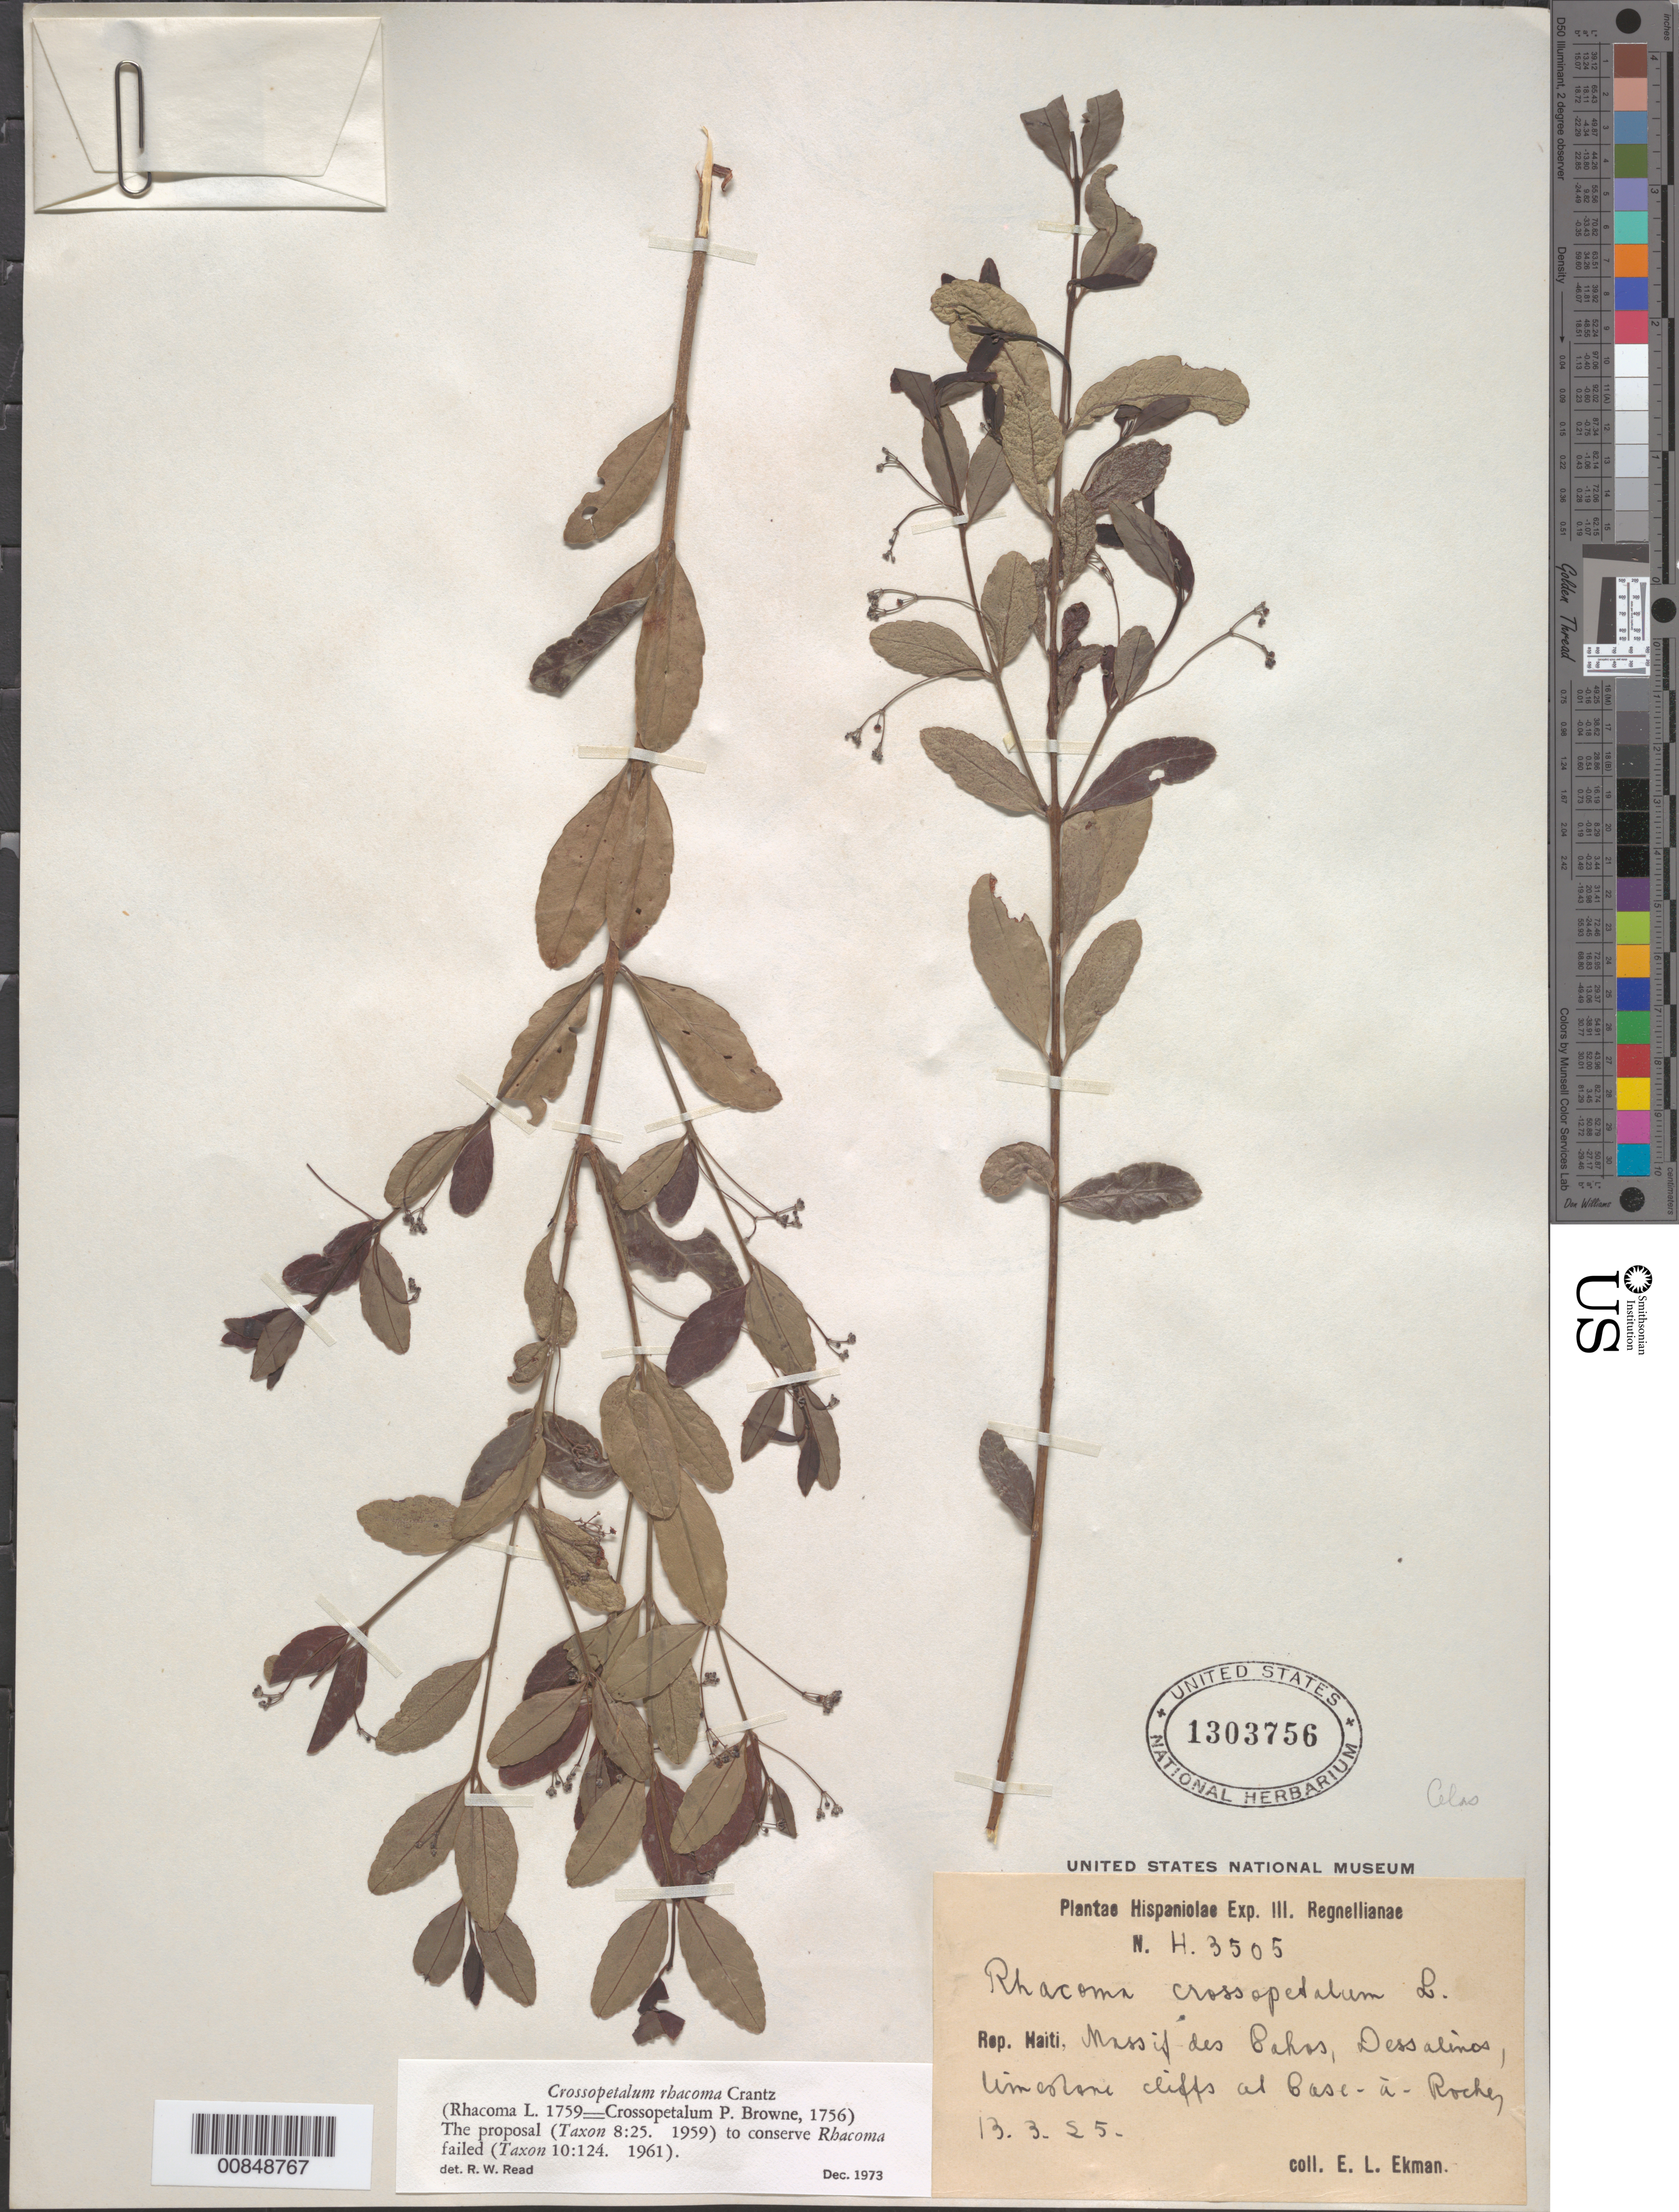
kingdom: Plantae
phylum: Tracheophyta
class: Magnoliopsida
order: Celastrales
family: Celastraceae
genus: Crossopetalum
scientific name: Crossopetalum rhacoma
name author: Crantz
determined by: Read, Robert W., (US), NMNH (UNITED STATES)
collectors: E. L. Ekman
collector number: H 3505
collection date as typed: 13 Mar 1925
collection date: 1925-03-13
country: Haiti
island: Hispaniola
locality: Massif des Cahos, Dessalinos, at Case-à-Roche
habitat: Limestone cliffs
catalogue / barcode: US 1303756